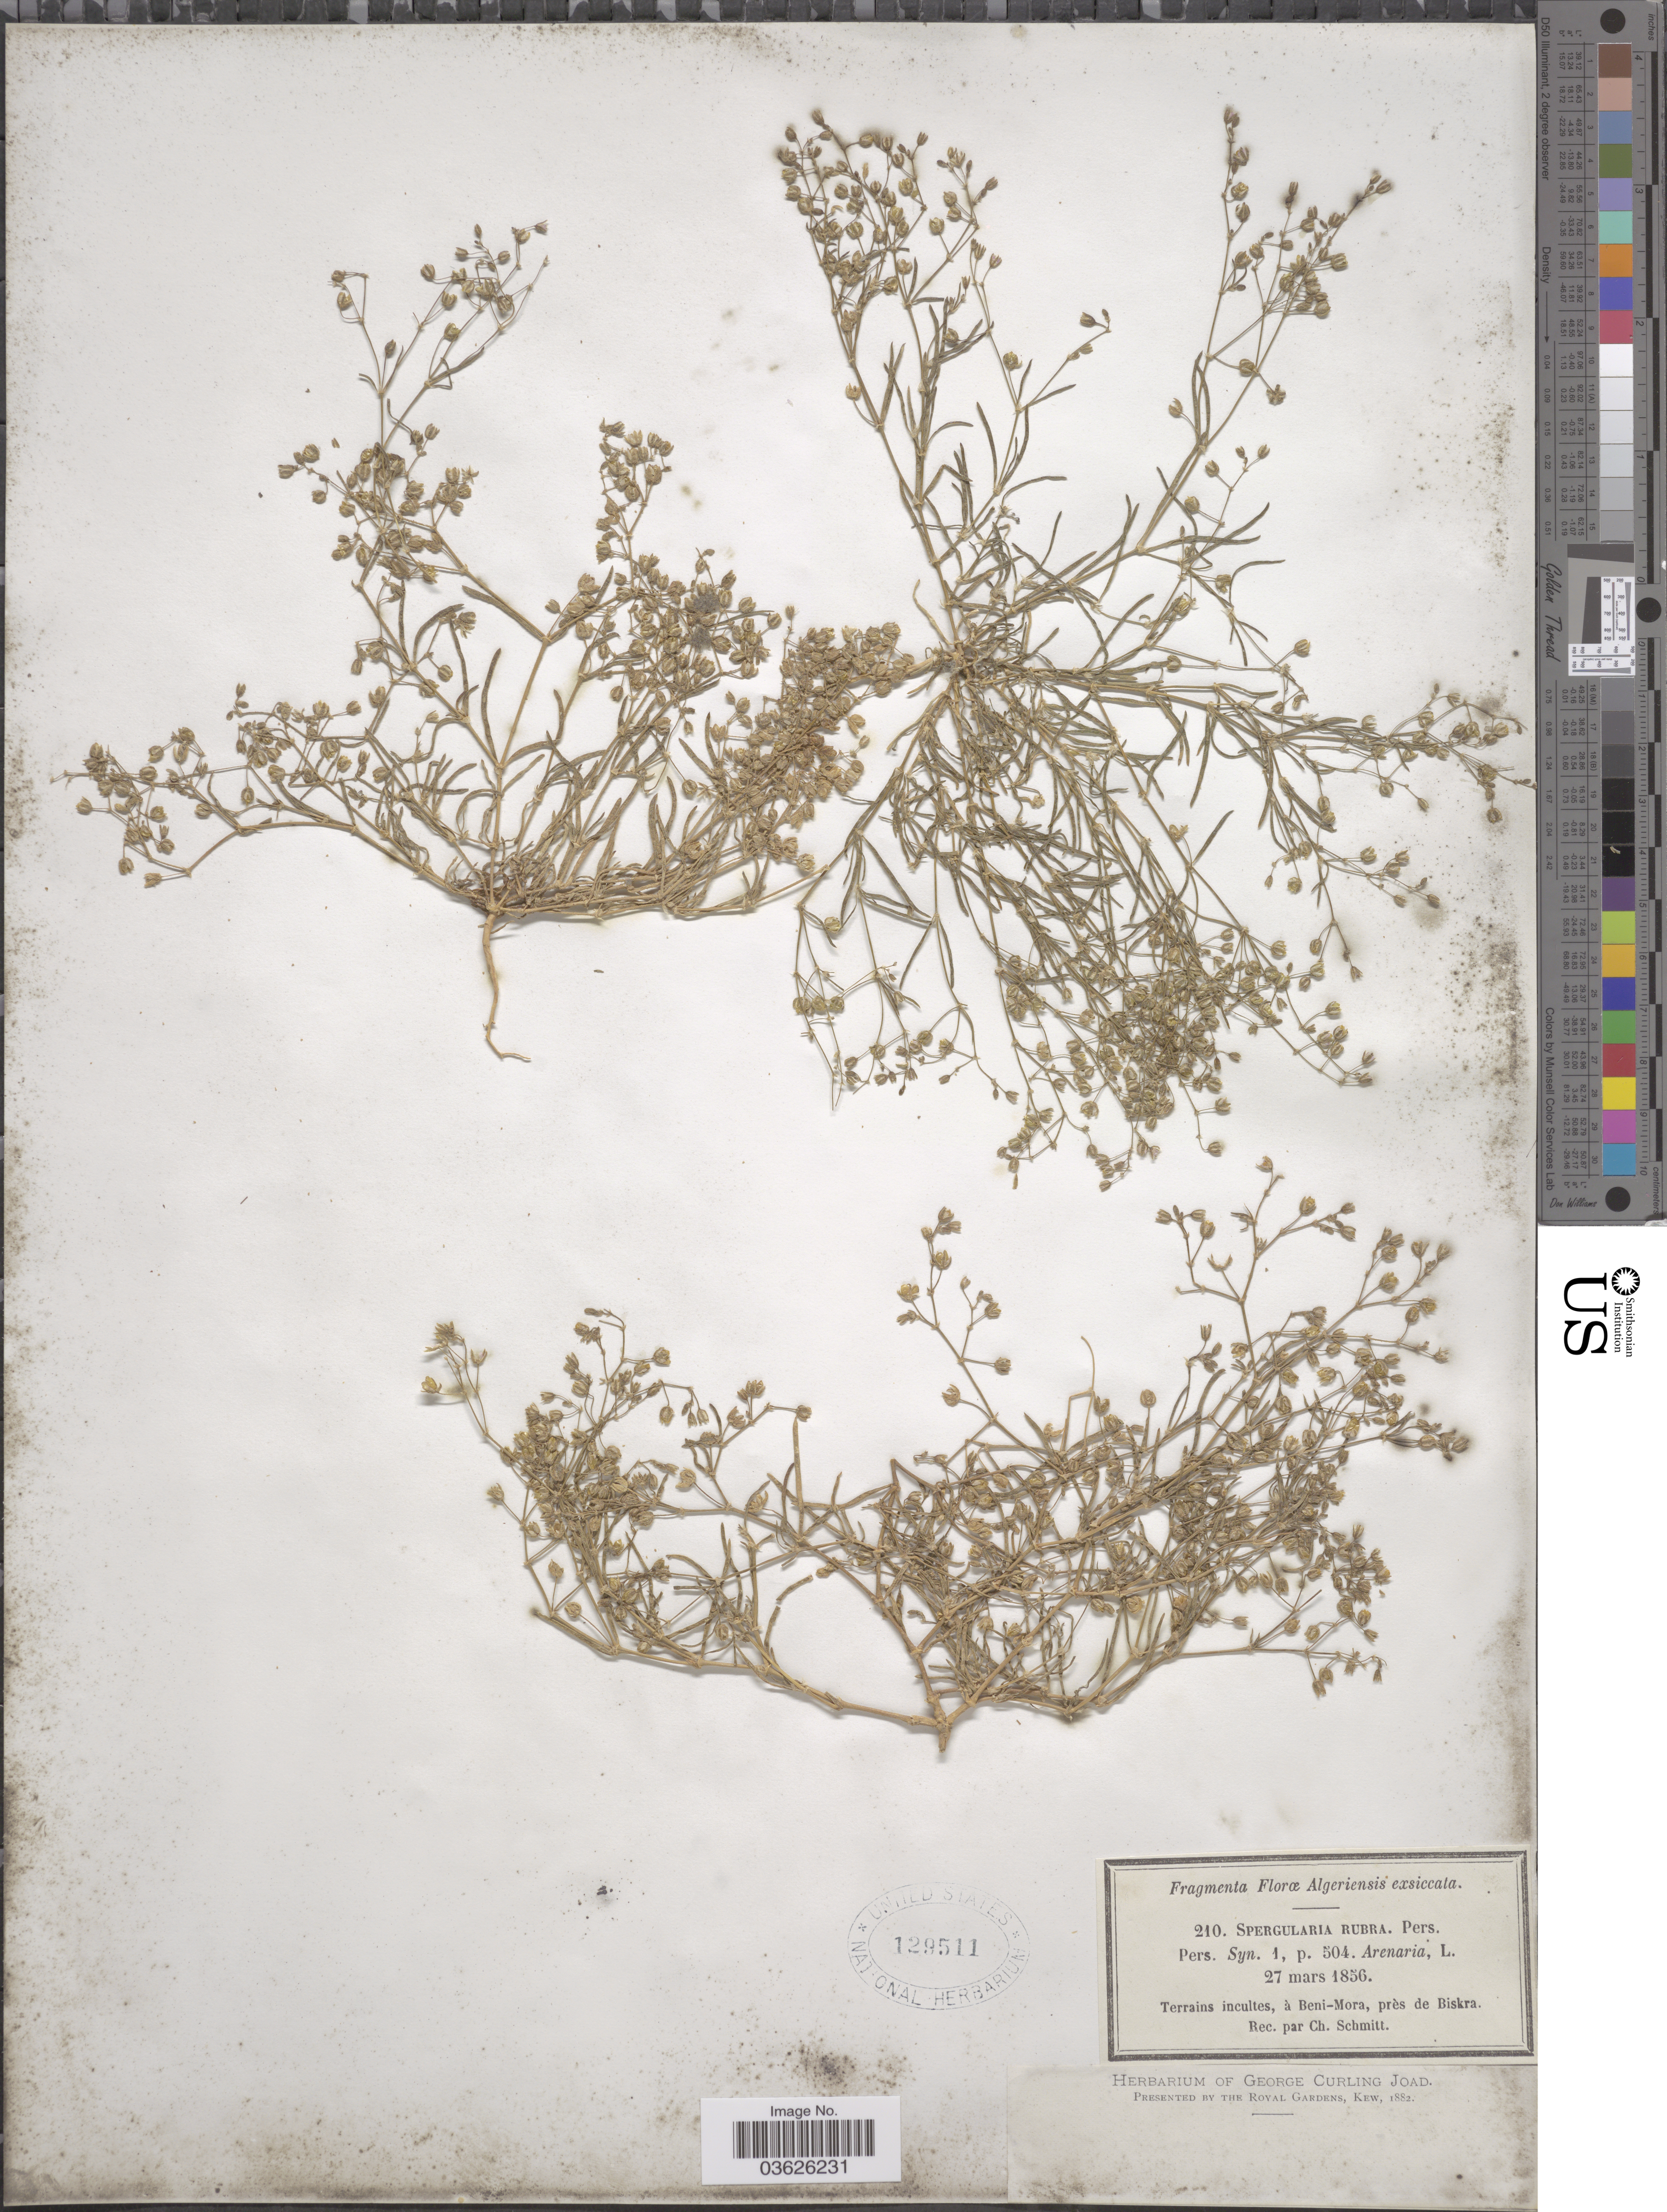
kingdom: Plantae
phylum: Tracheophyta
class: Magnoliopsida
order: Caryophyllales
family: Caryophyllaceae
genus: Spergularia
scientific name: Spergularia rubra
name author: (L.) J. Presl & C. Presl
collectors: C. Schmitt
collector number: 210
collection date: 1856-03-27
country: Algeria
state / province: Biskra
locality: Terrains incultes, à Beni-Mora, près de Biskra.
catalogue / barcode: US 129511